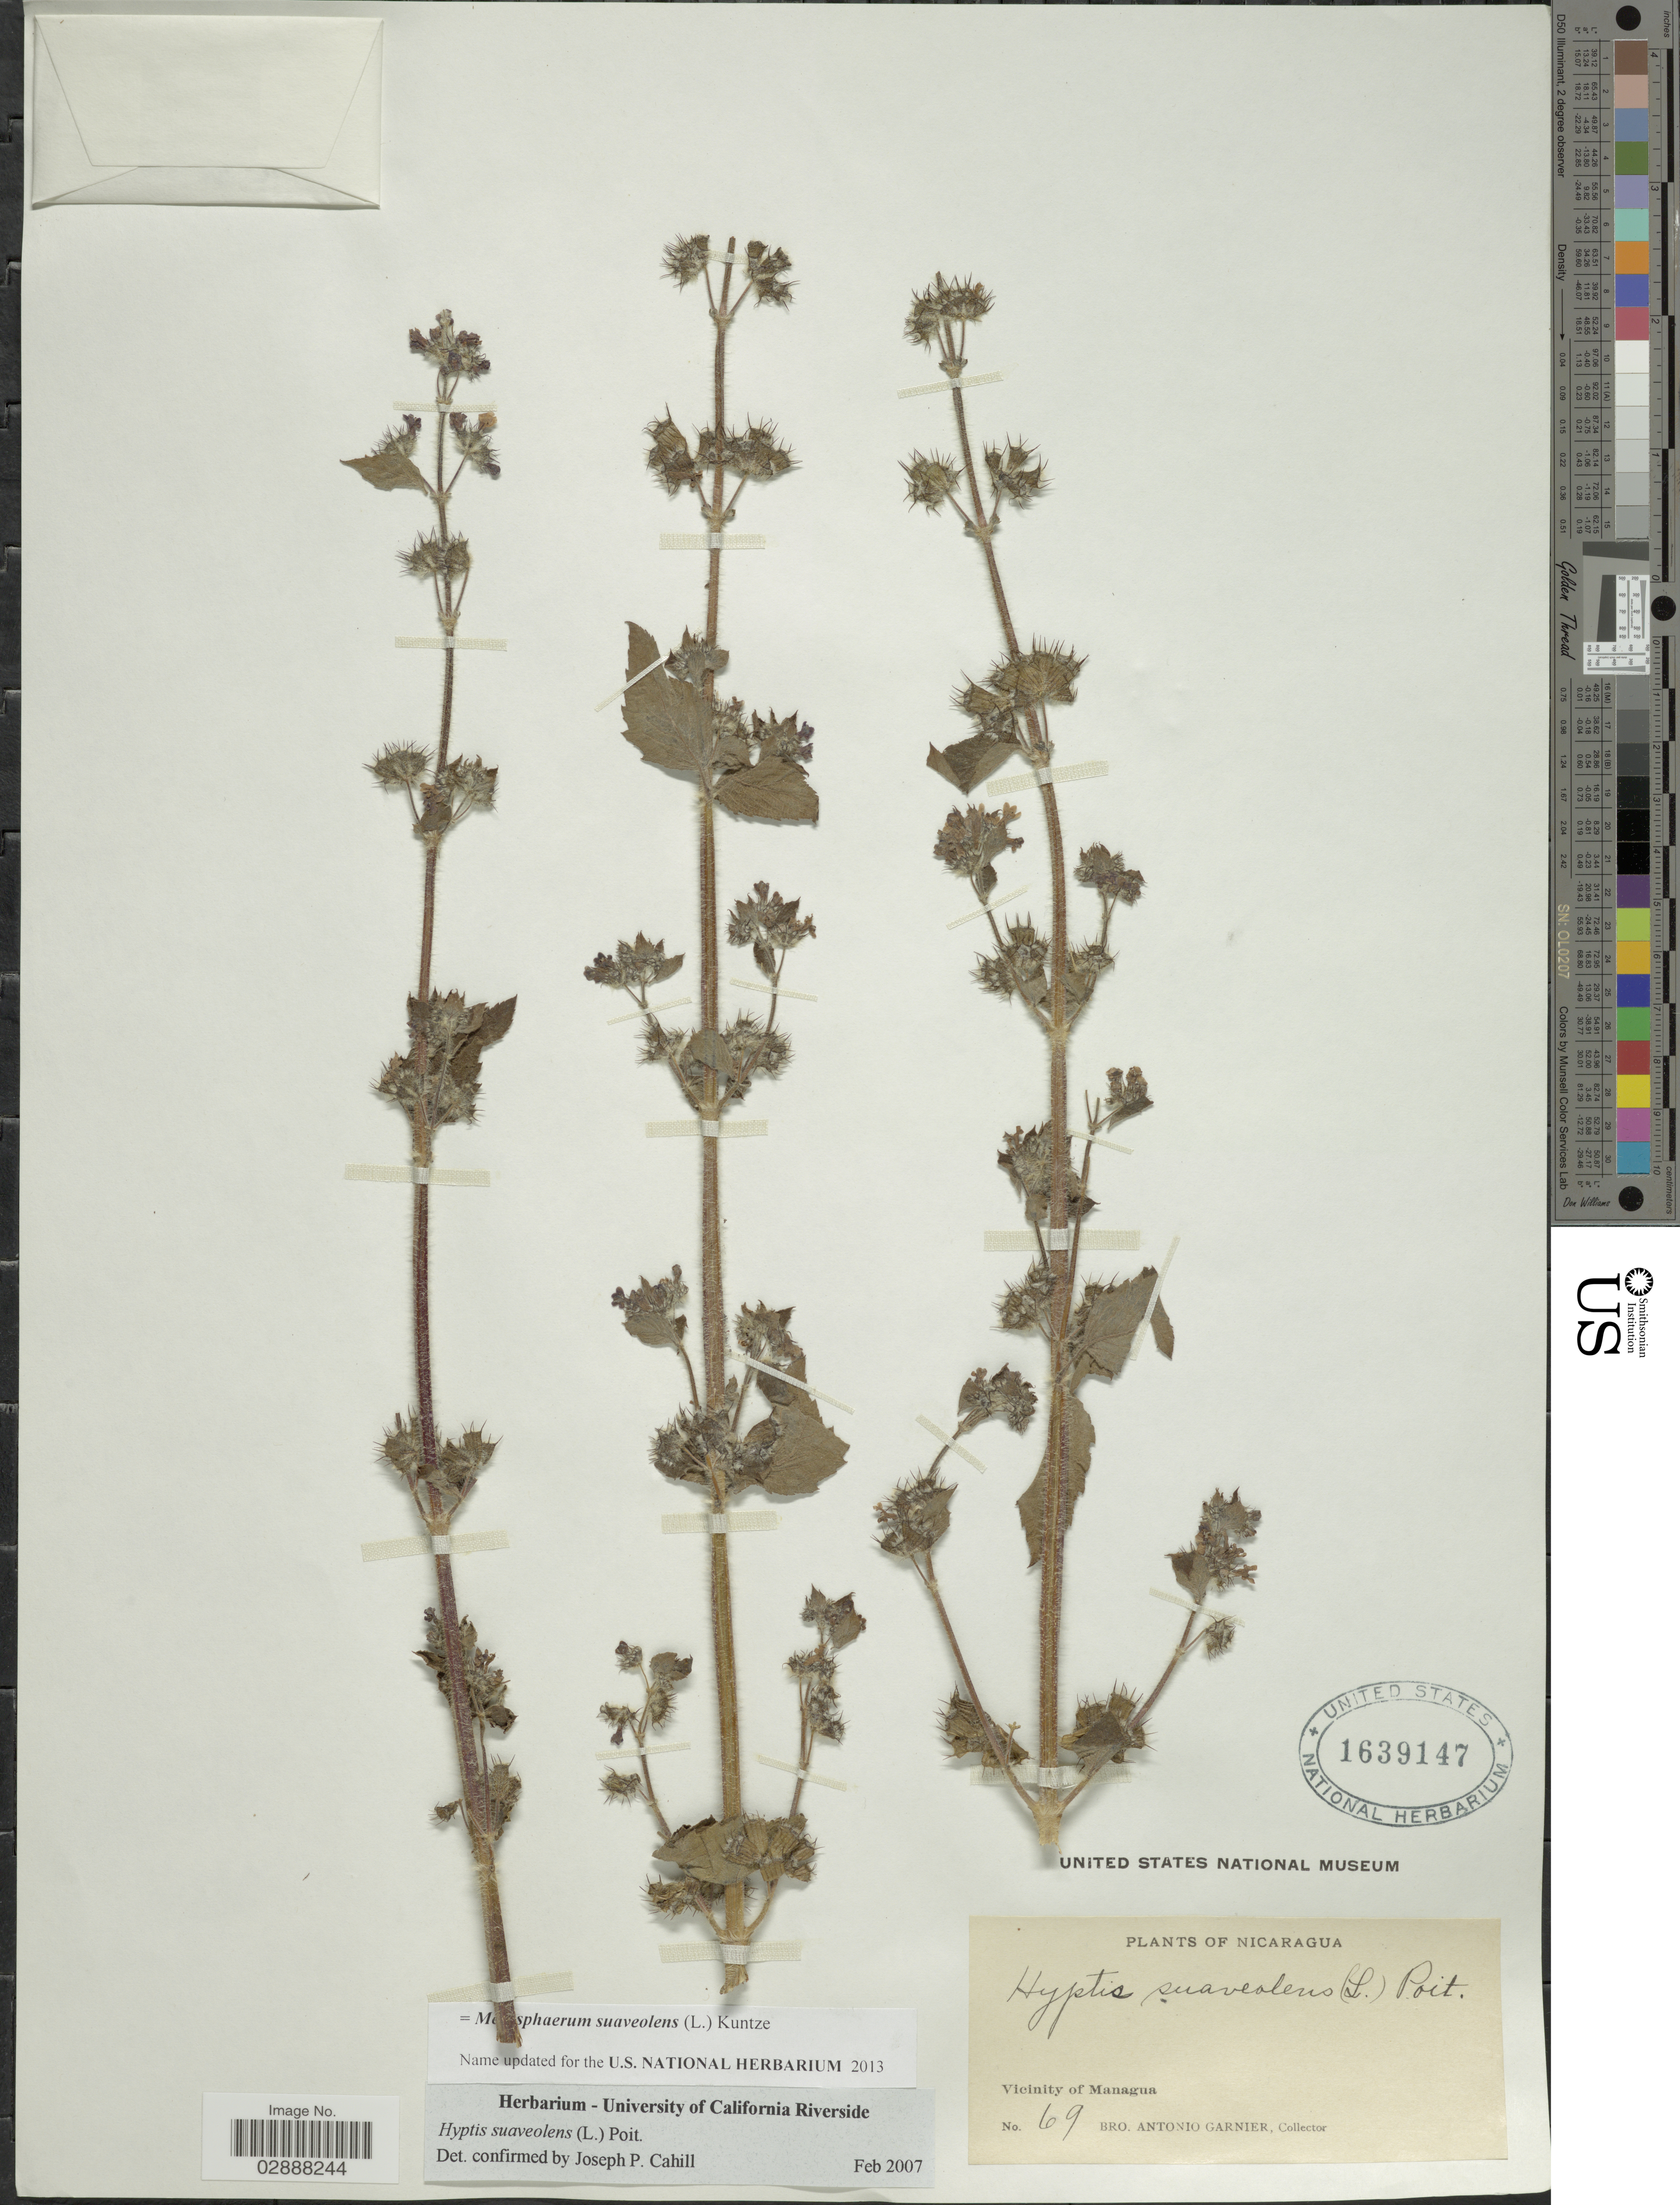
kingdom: Plantae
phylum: Tracheophyta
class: Magnoliopsida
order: Lamiales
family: Lamiaceae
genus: Mesosphaerum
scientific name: Mesosphaerum suaveolens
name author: (L.) Kuntze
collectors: Bro. A. Garnier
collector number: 69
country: Nicaragua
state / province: Managua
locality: Vicinity of Managua.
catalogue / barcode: US 1639147